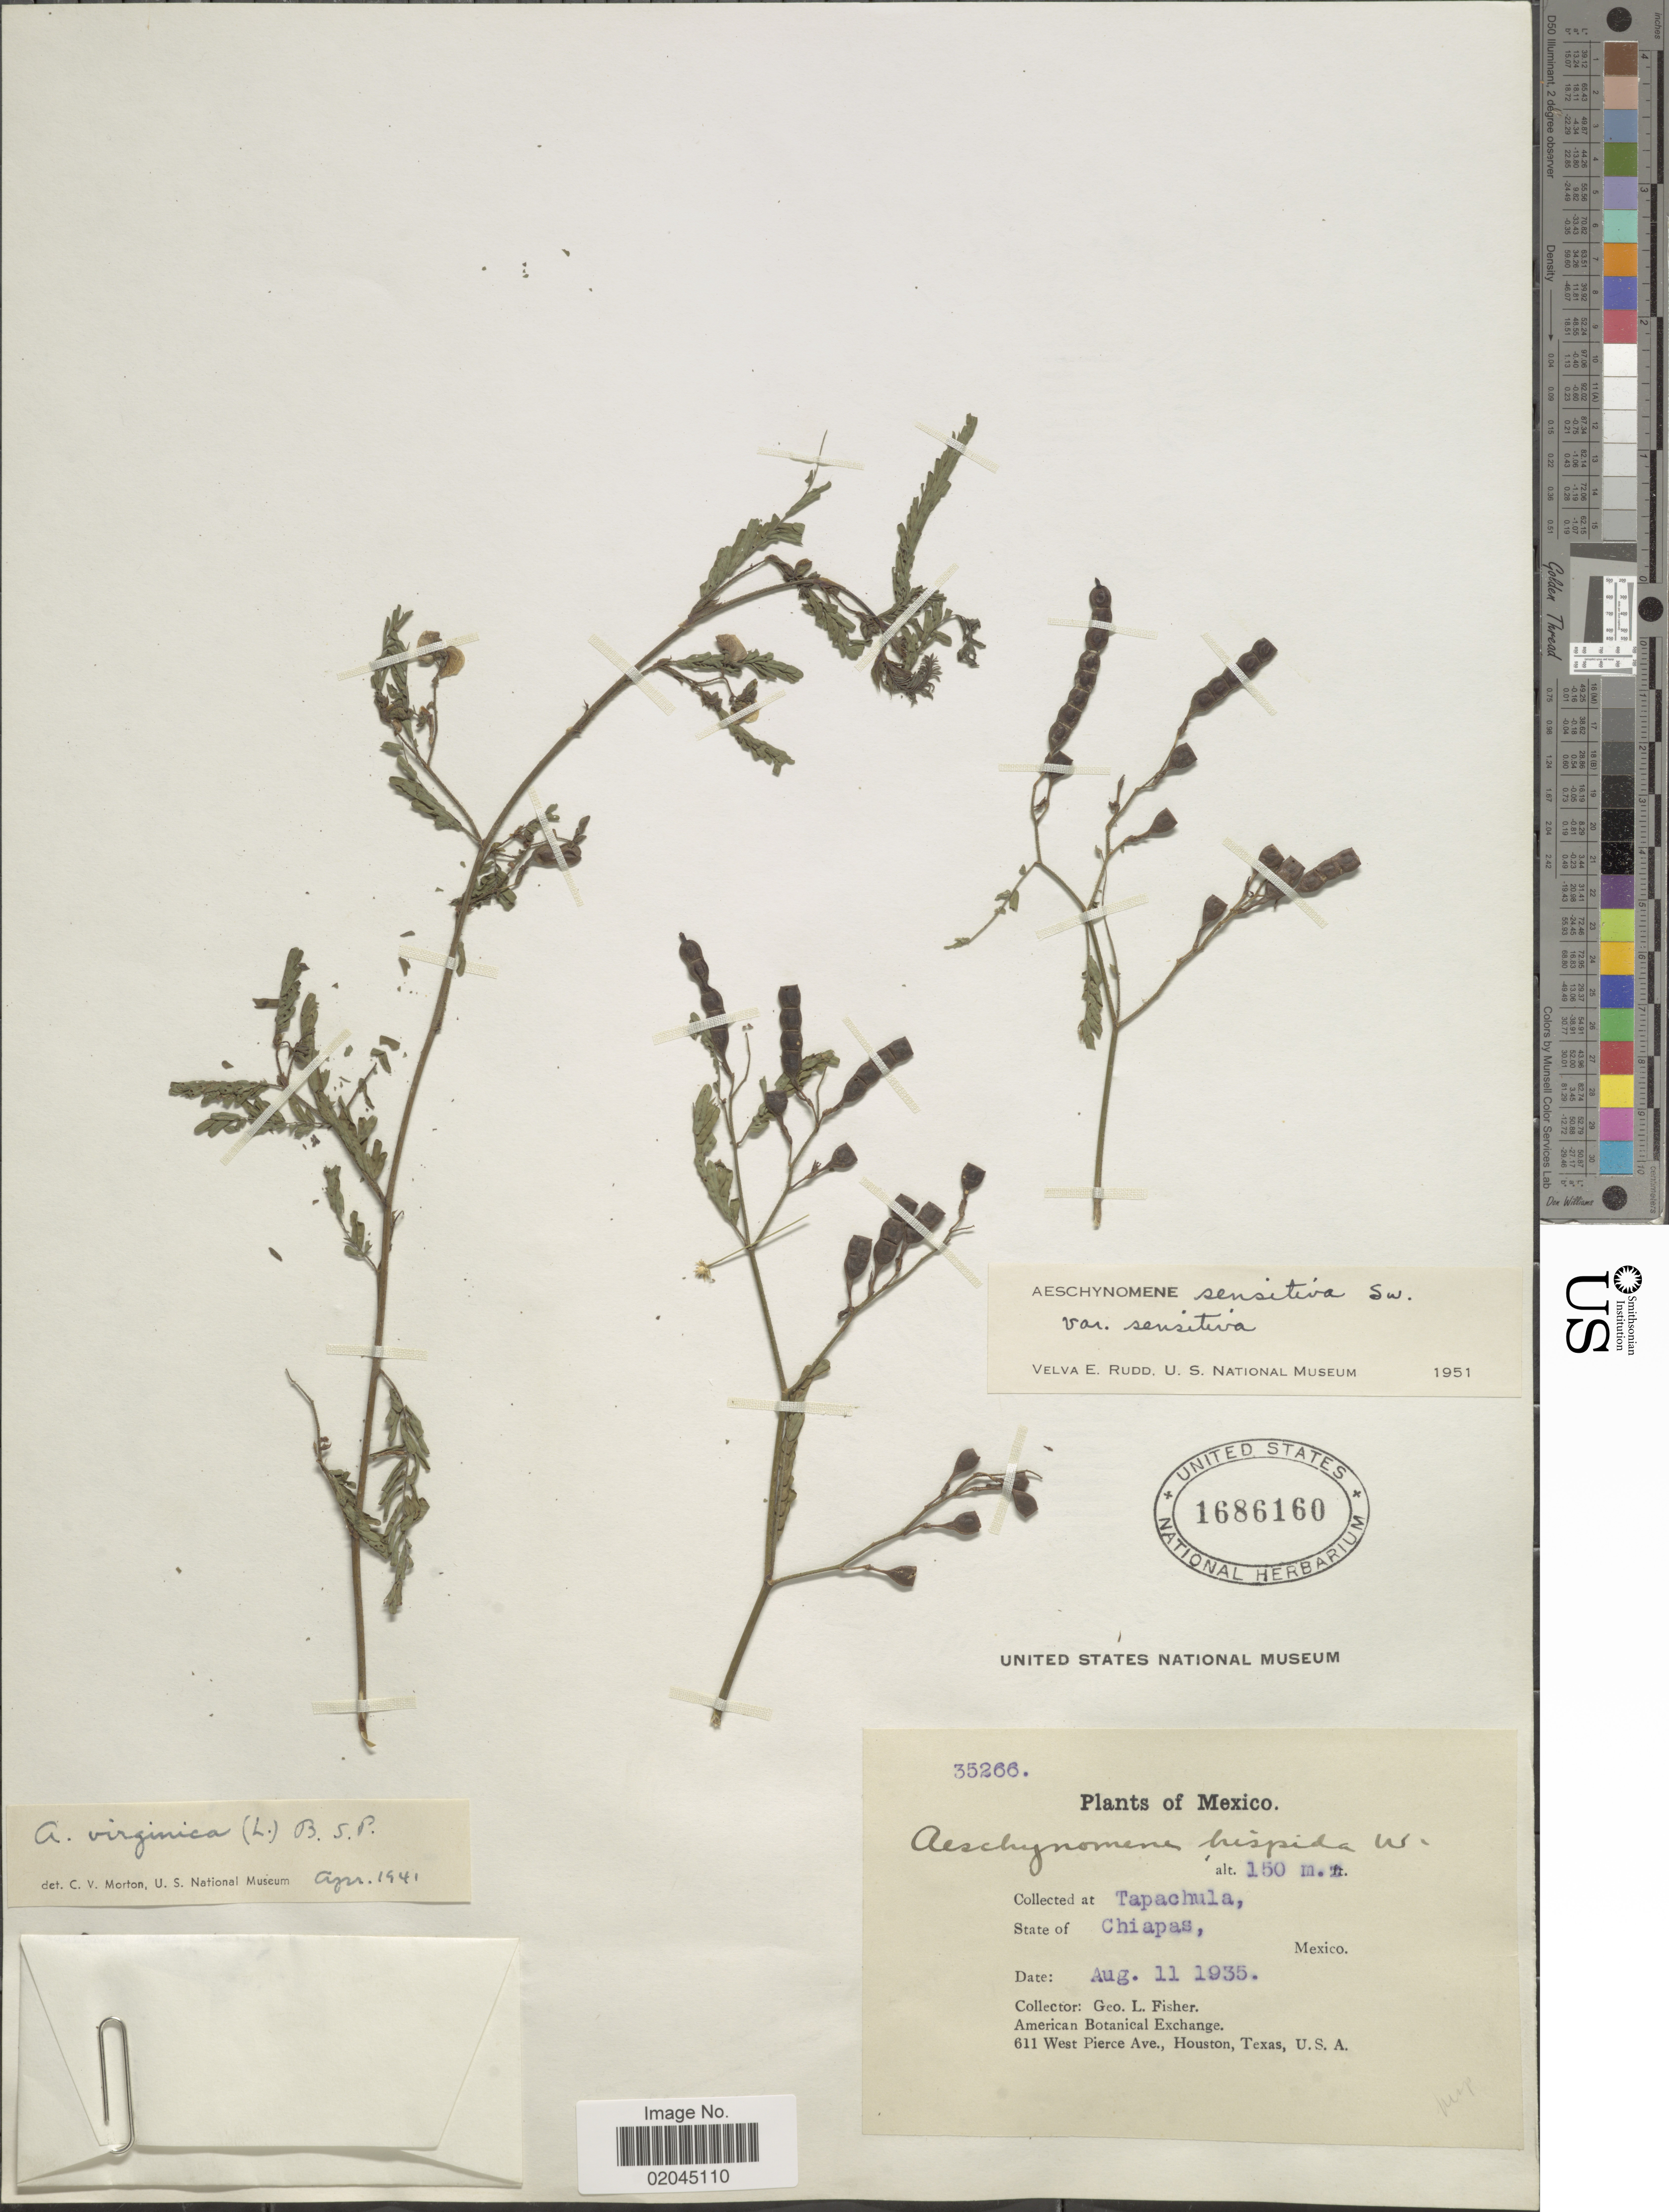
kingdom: Plantae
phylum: Tracheophyta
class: Magnoliopsida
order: Fabales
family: Fabaceae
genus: Aeschynomene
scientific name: Aeschynomene sensitiva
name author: Sw.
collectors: G. L. Fisher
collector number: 35266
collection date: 1935-08-11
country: Mexico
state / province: Chiapas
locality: Tapachula, Chiapas, Mexico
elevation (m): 150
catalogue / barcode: US 1686160